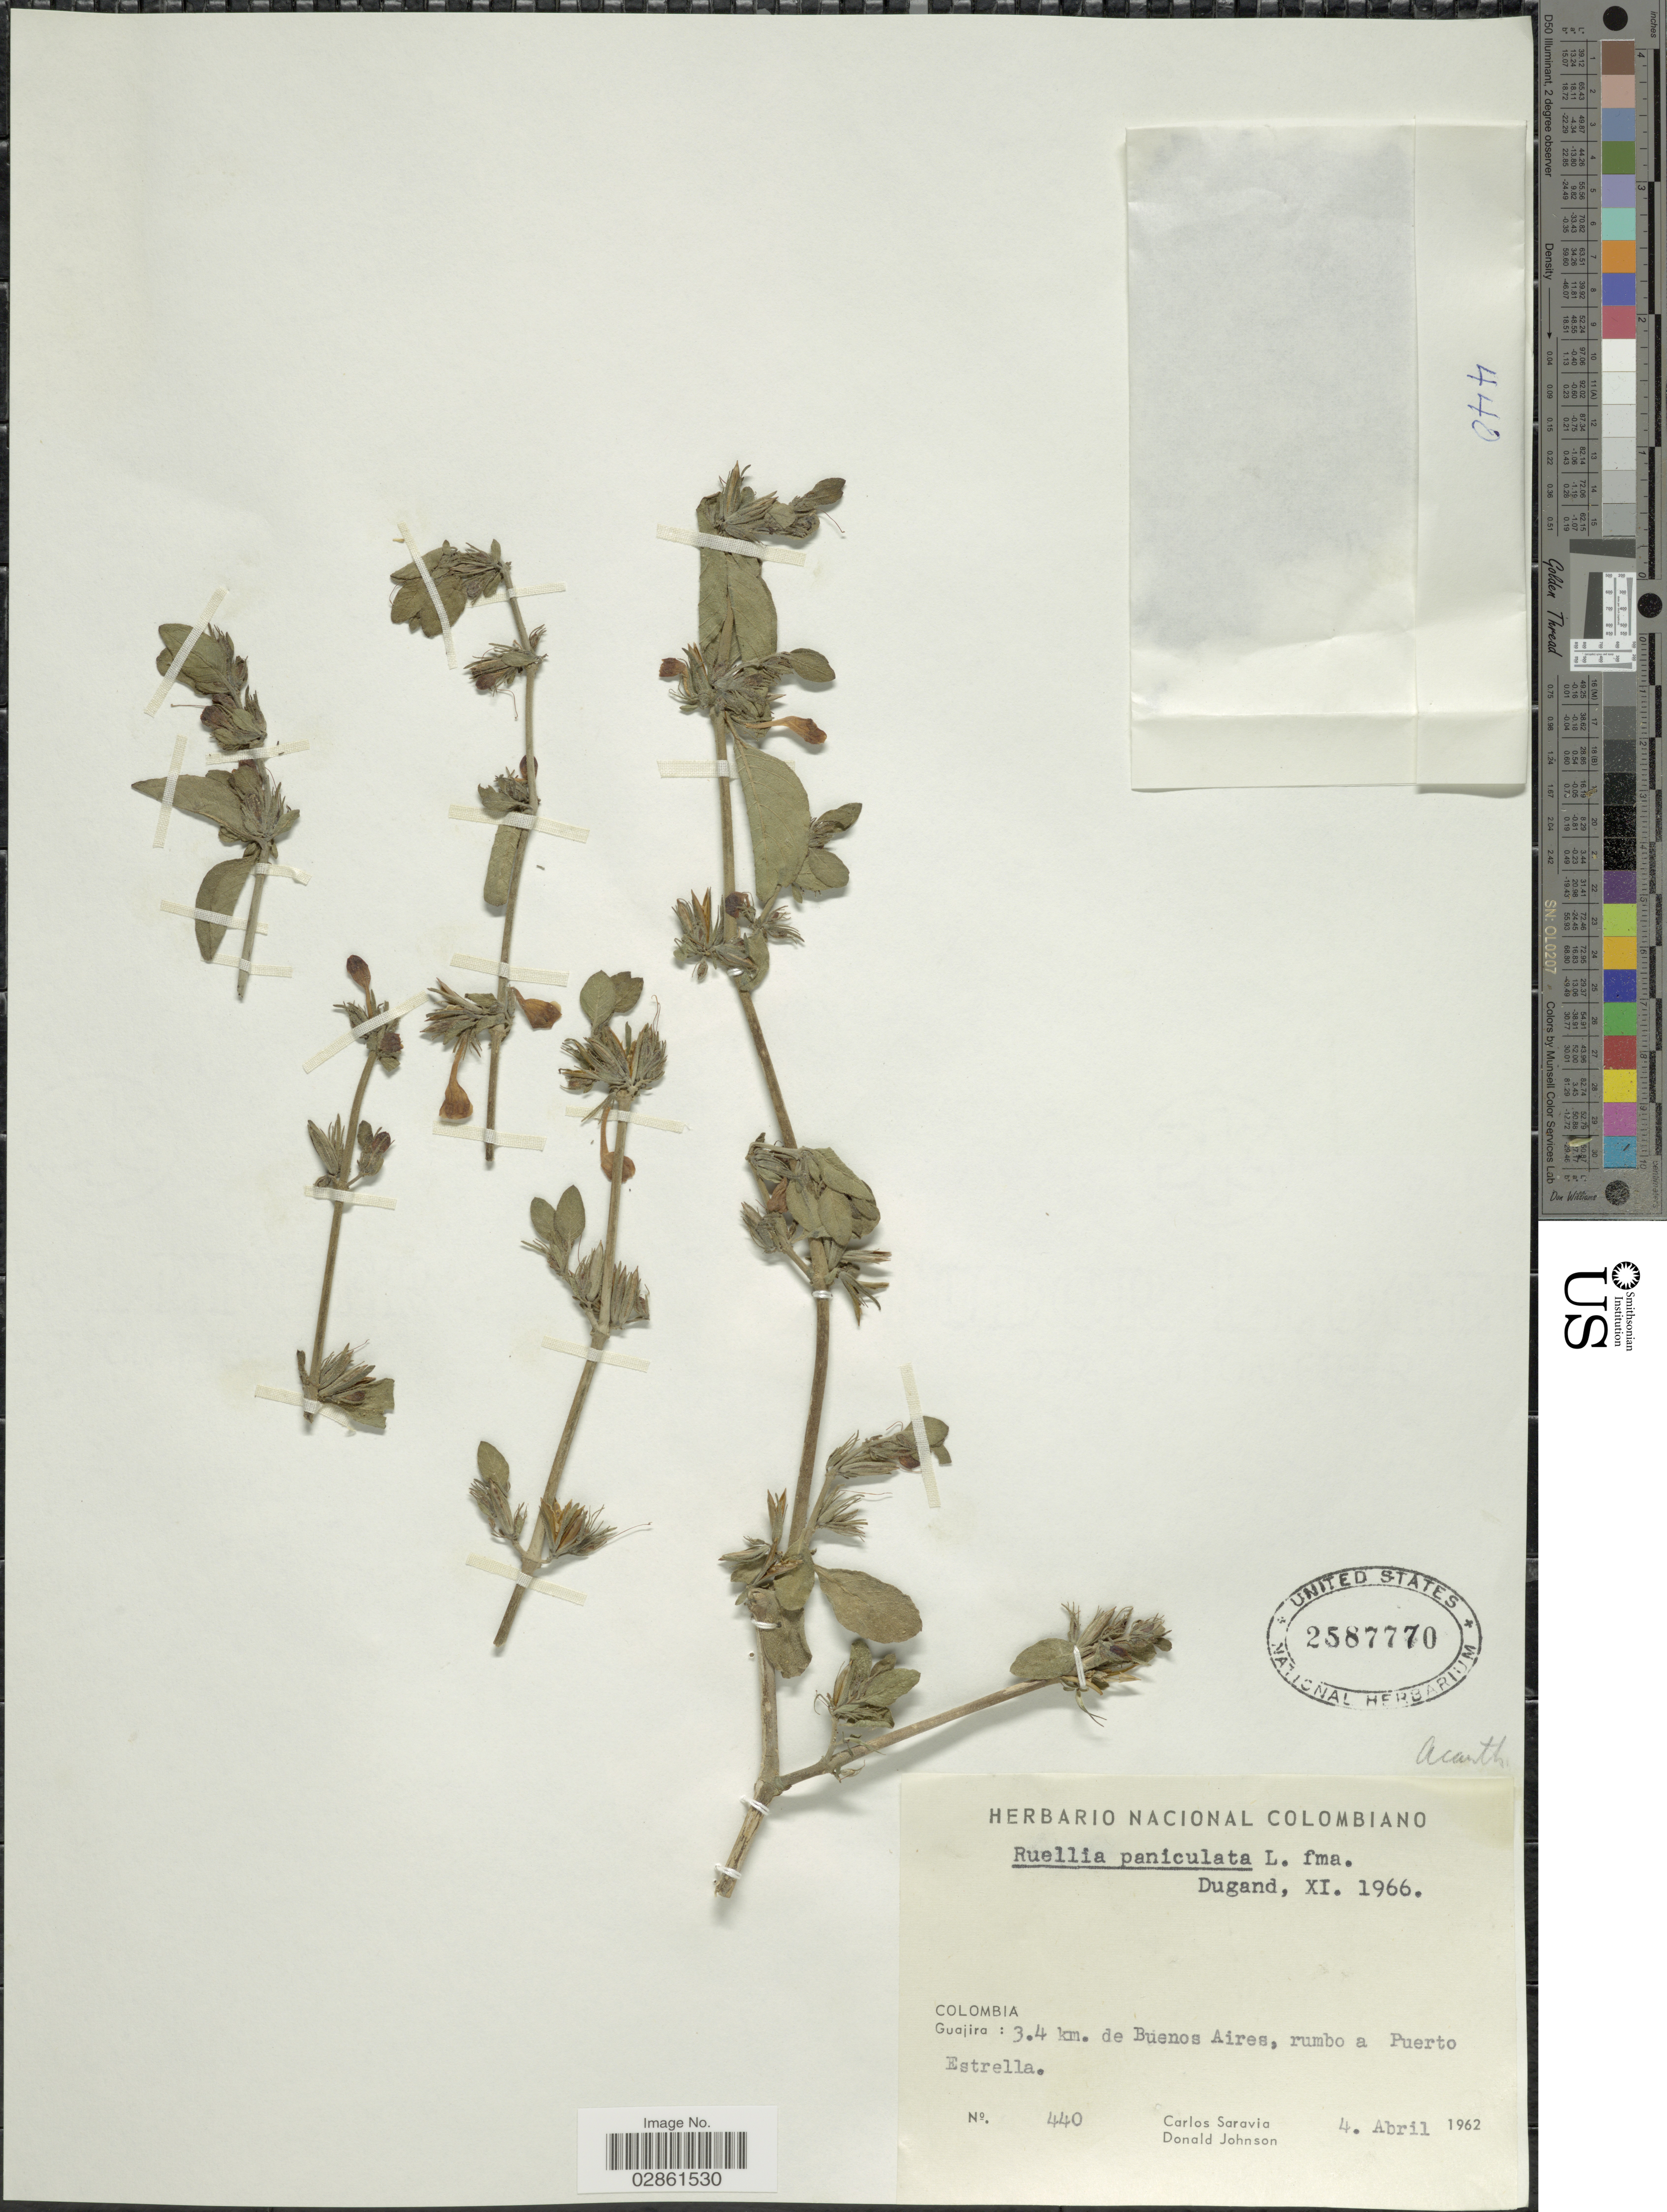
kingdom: Plantae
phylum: Tracheophyta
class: Magnoliopsida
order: Lamiales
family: Acanthaceae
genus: Ruellia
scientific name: Ruellia paniculata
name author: L.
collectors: C. Saravia & D. Johnson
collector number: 440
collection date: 1962-04-04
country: Colombia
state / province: La Guajira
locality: Guajira: 3.4 km. de Buenos Aires, rumbo a Puerto Estrella.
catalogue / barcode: US 2587770